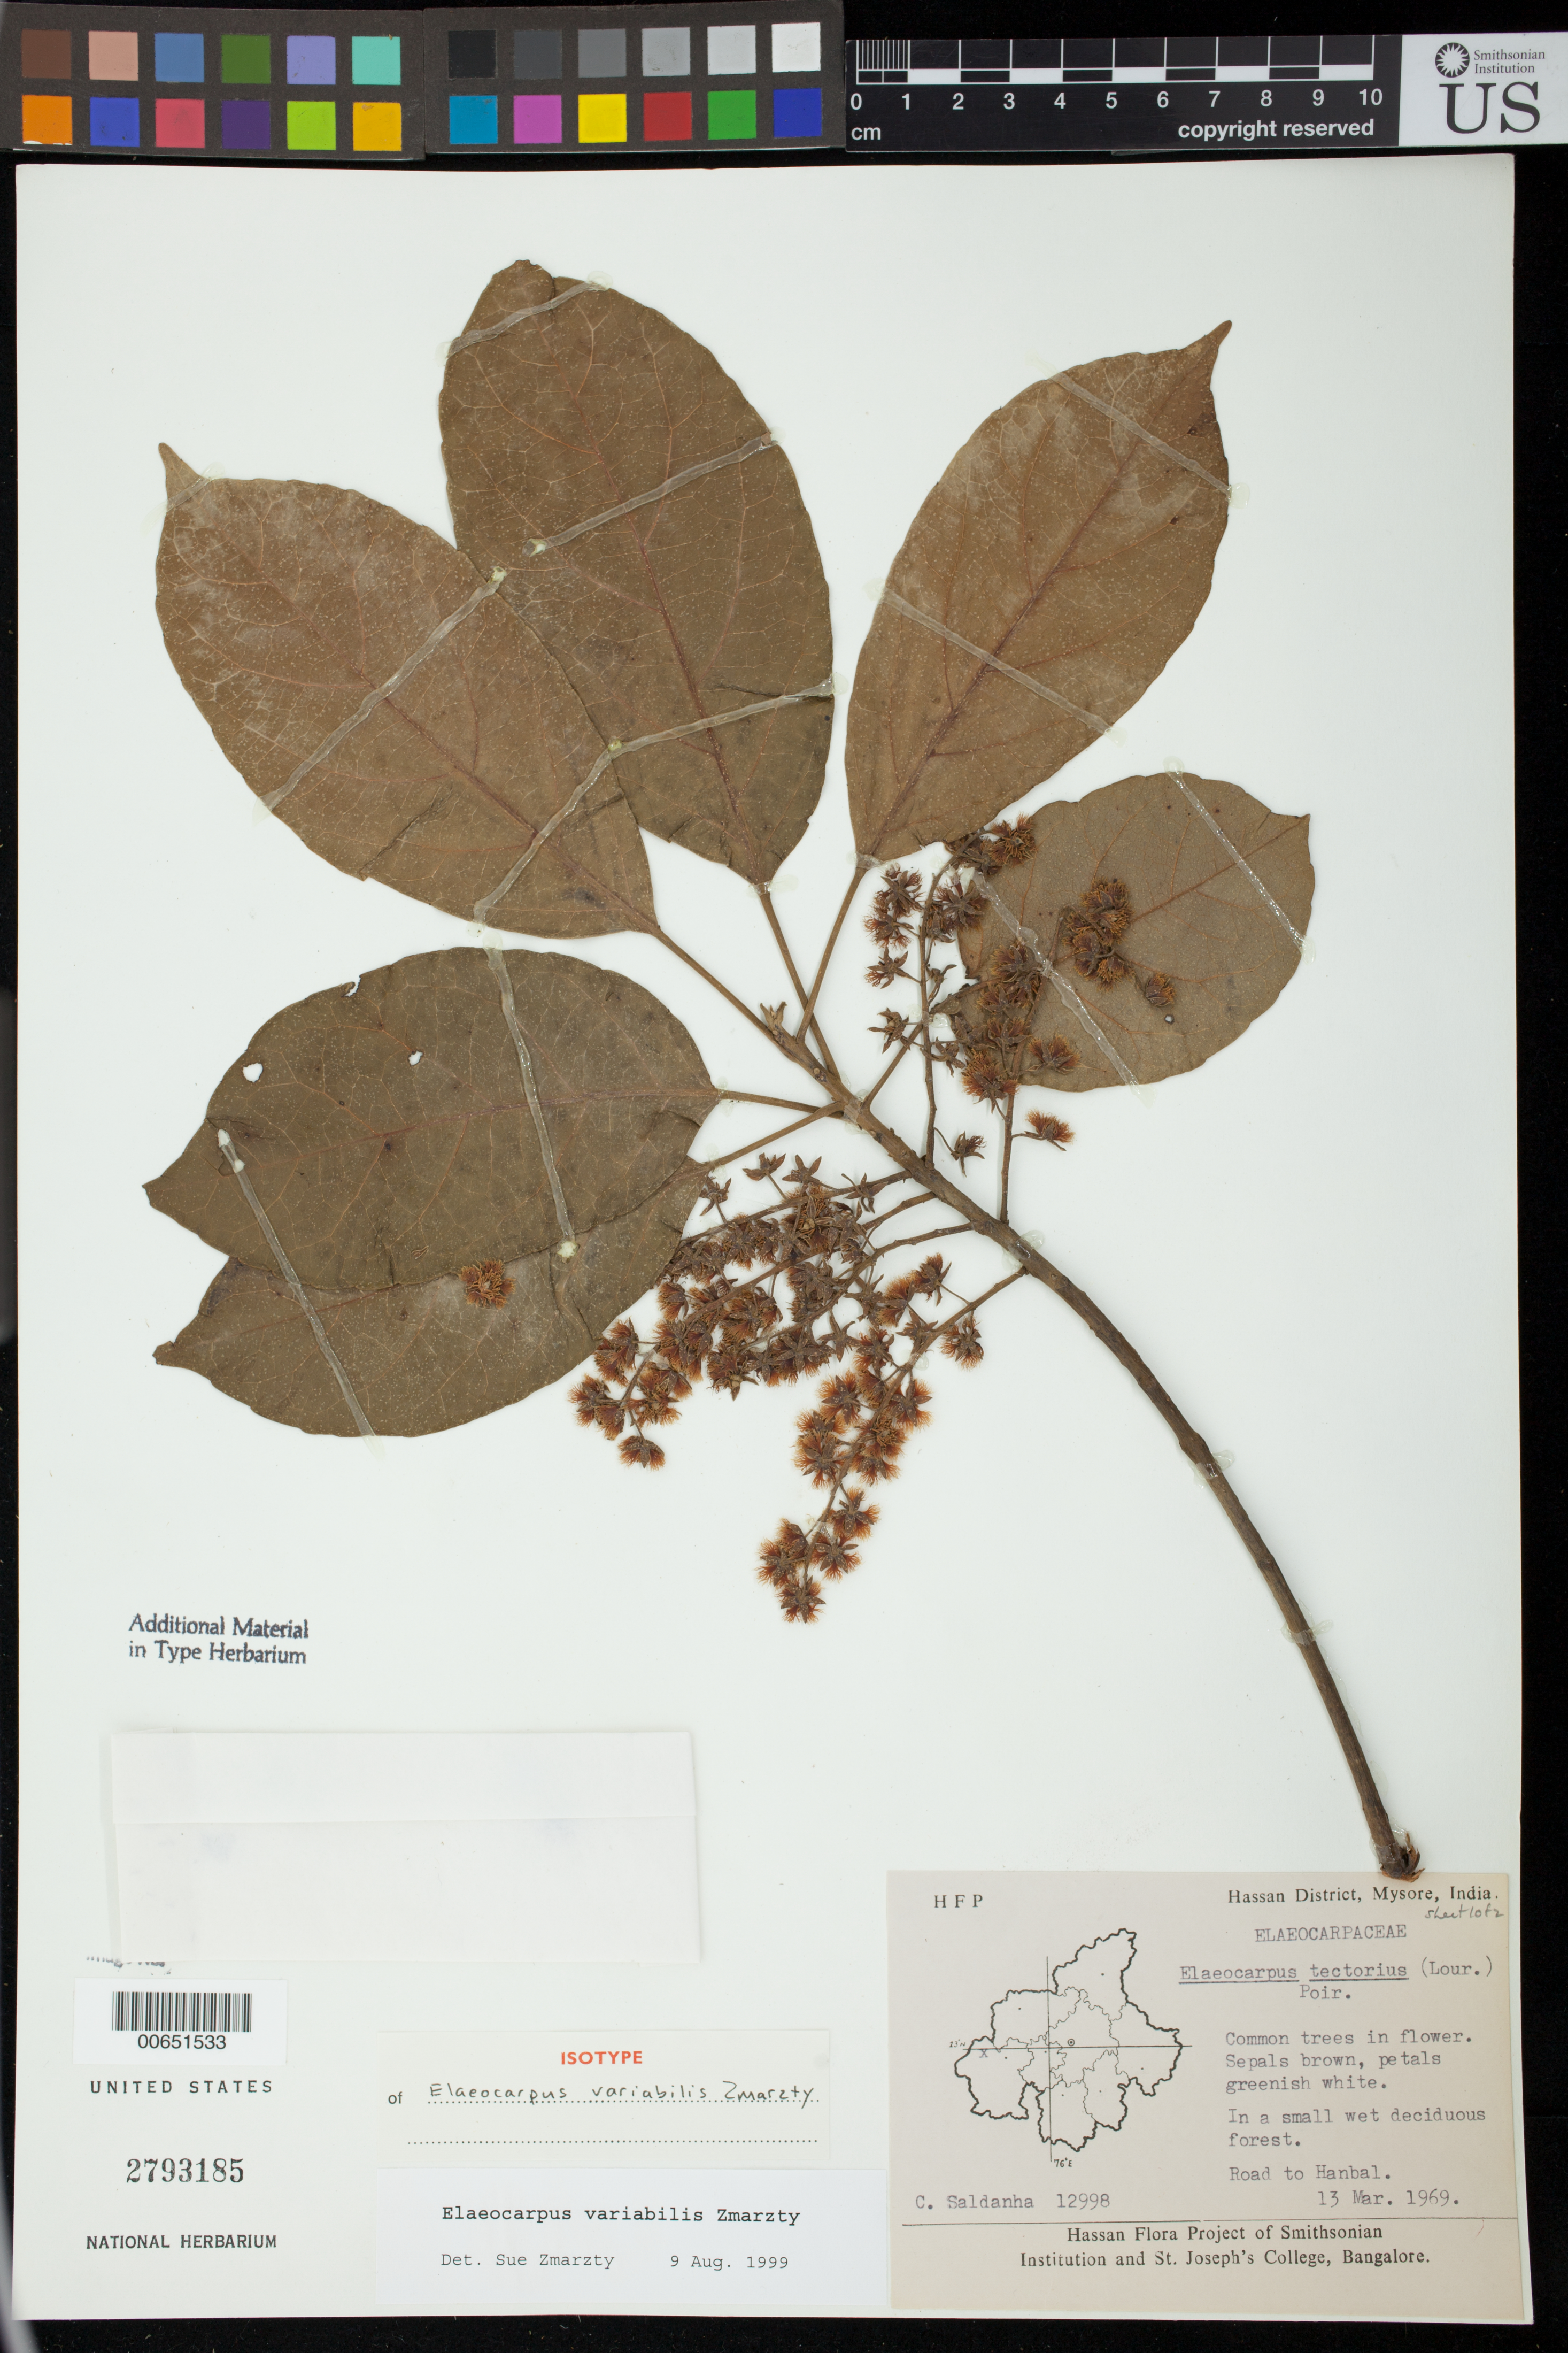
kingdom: Plantae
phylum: Tracheophyta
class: Magnoliopsida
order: Oxalidales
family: Elaeocarpaceae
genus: Elaeocarpus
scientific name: Elaeocarpus variabilis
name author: Zmarzty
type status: Isotype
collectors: C. J. Saldanha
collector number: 12998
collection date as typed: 13 Mar 1969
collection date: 1969-03-13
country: India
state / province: Karnataka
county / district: Hassan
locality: Road to Hanbal. [Mysore = Karnataka]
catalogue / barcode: US 2793185